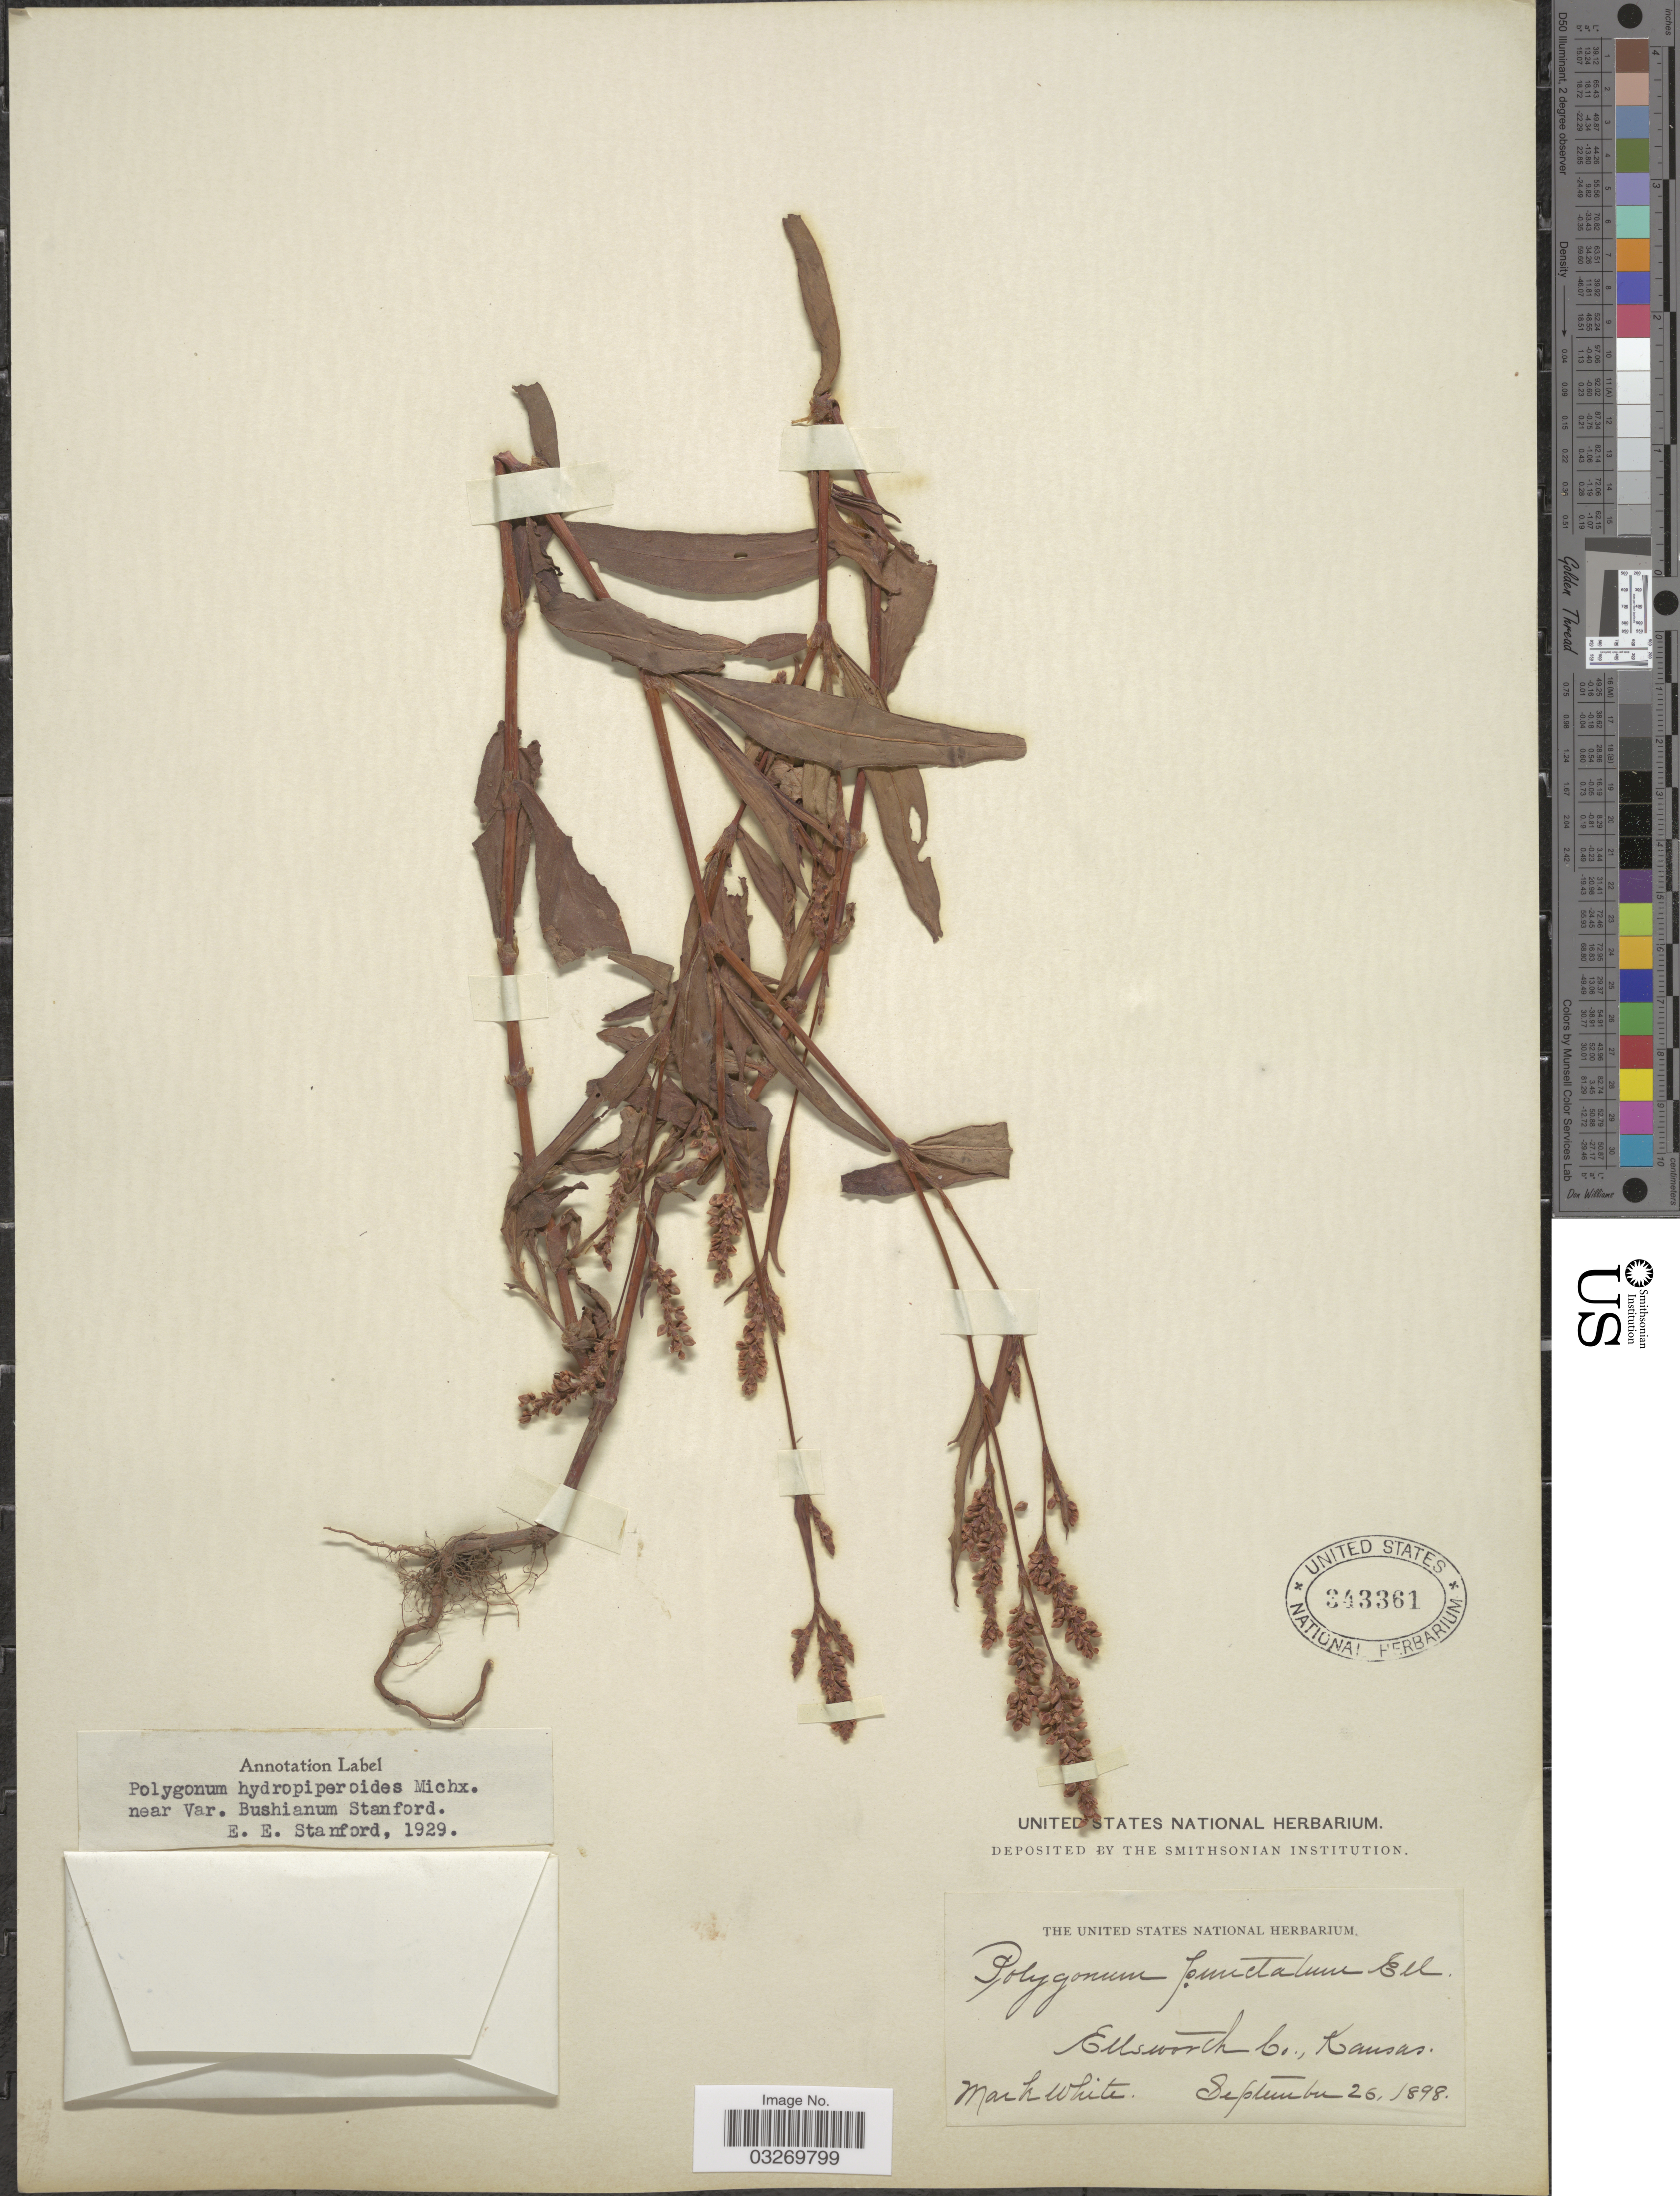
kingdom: Plantae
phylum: Tracheophyta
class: Magnoliopsida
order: Caryophyllales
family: Polygonaceae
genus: Polygonum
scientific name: Polygonum hydropiperoides var. bushianum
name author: Stanford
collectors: M. White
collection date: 1898-09-26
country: United States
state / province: Kansas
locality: Ellsworth Co.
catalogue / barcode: US 343361